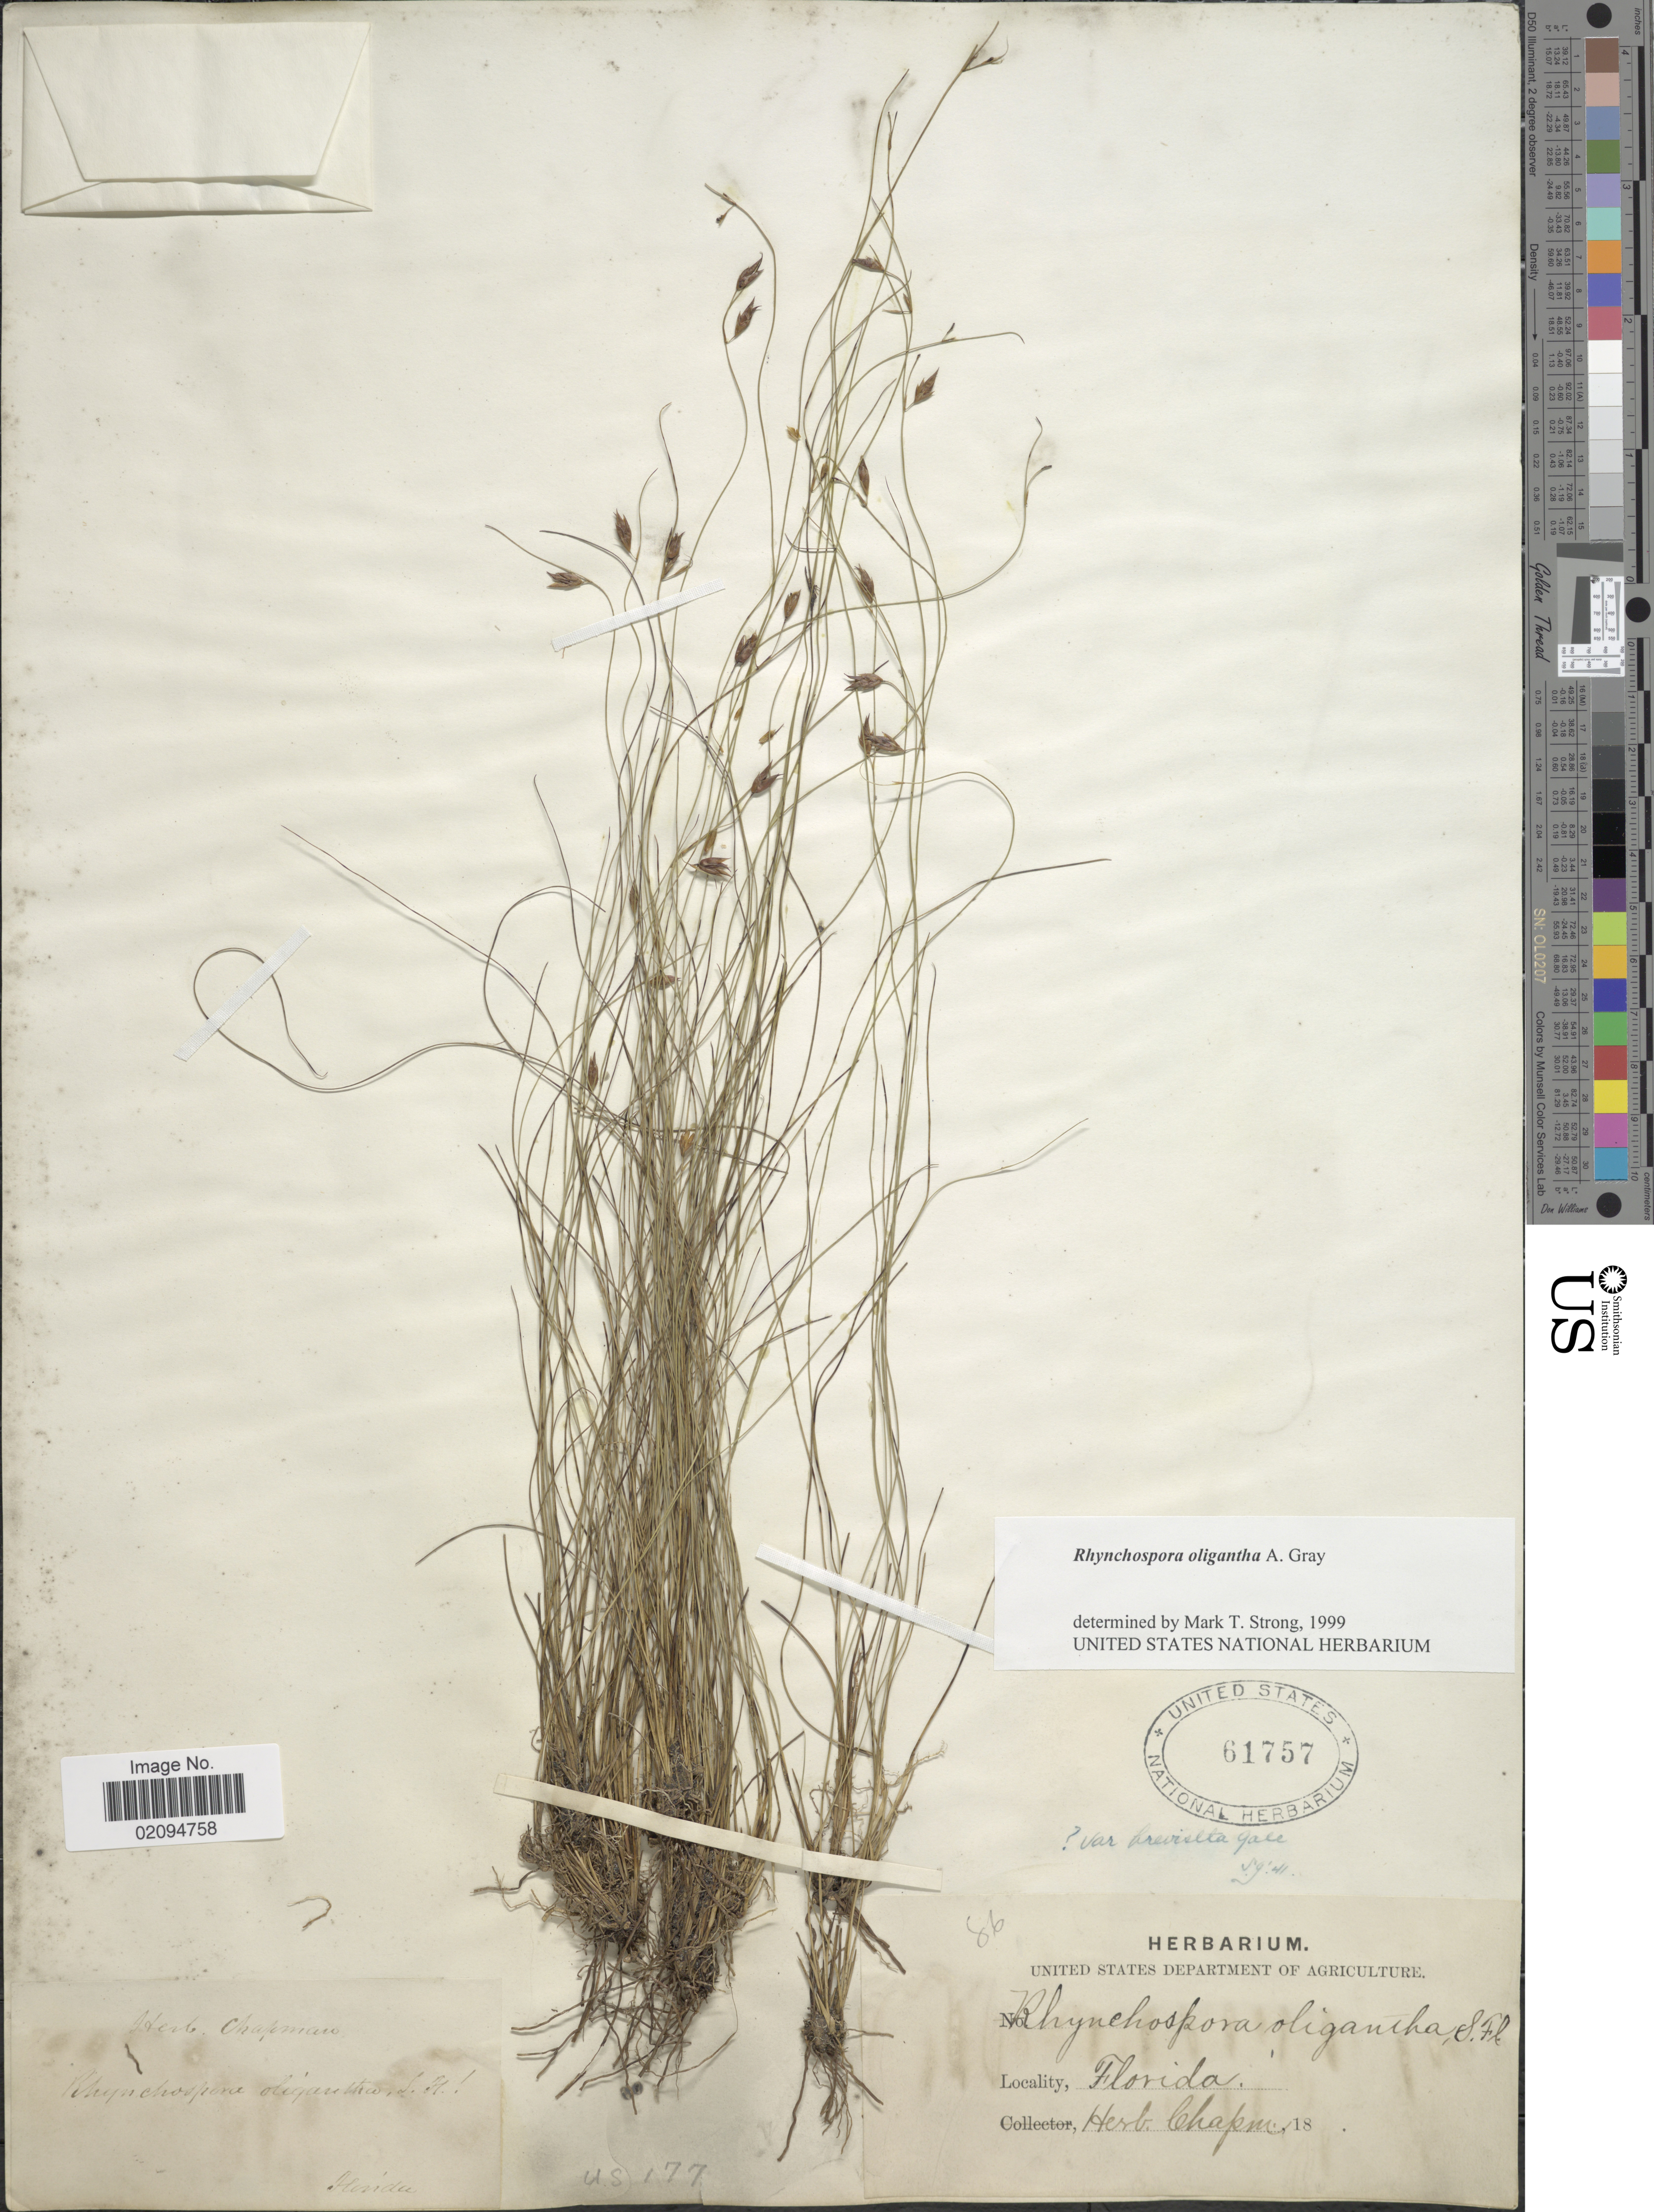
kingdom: Plantae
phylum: Tracheophyta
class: Liliopsida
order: Poales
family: Cyperaceae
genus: Rhynchospora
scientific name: Rhynchospora oligantha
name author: A. Gray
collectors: ex herb. Chapman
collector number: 86?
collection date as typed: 18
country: United States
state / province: Florida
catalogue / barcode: US 61757